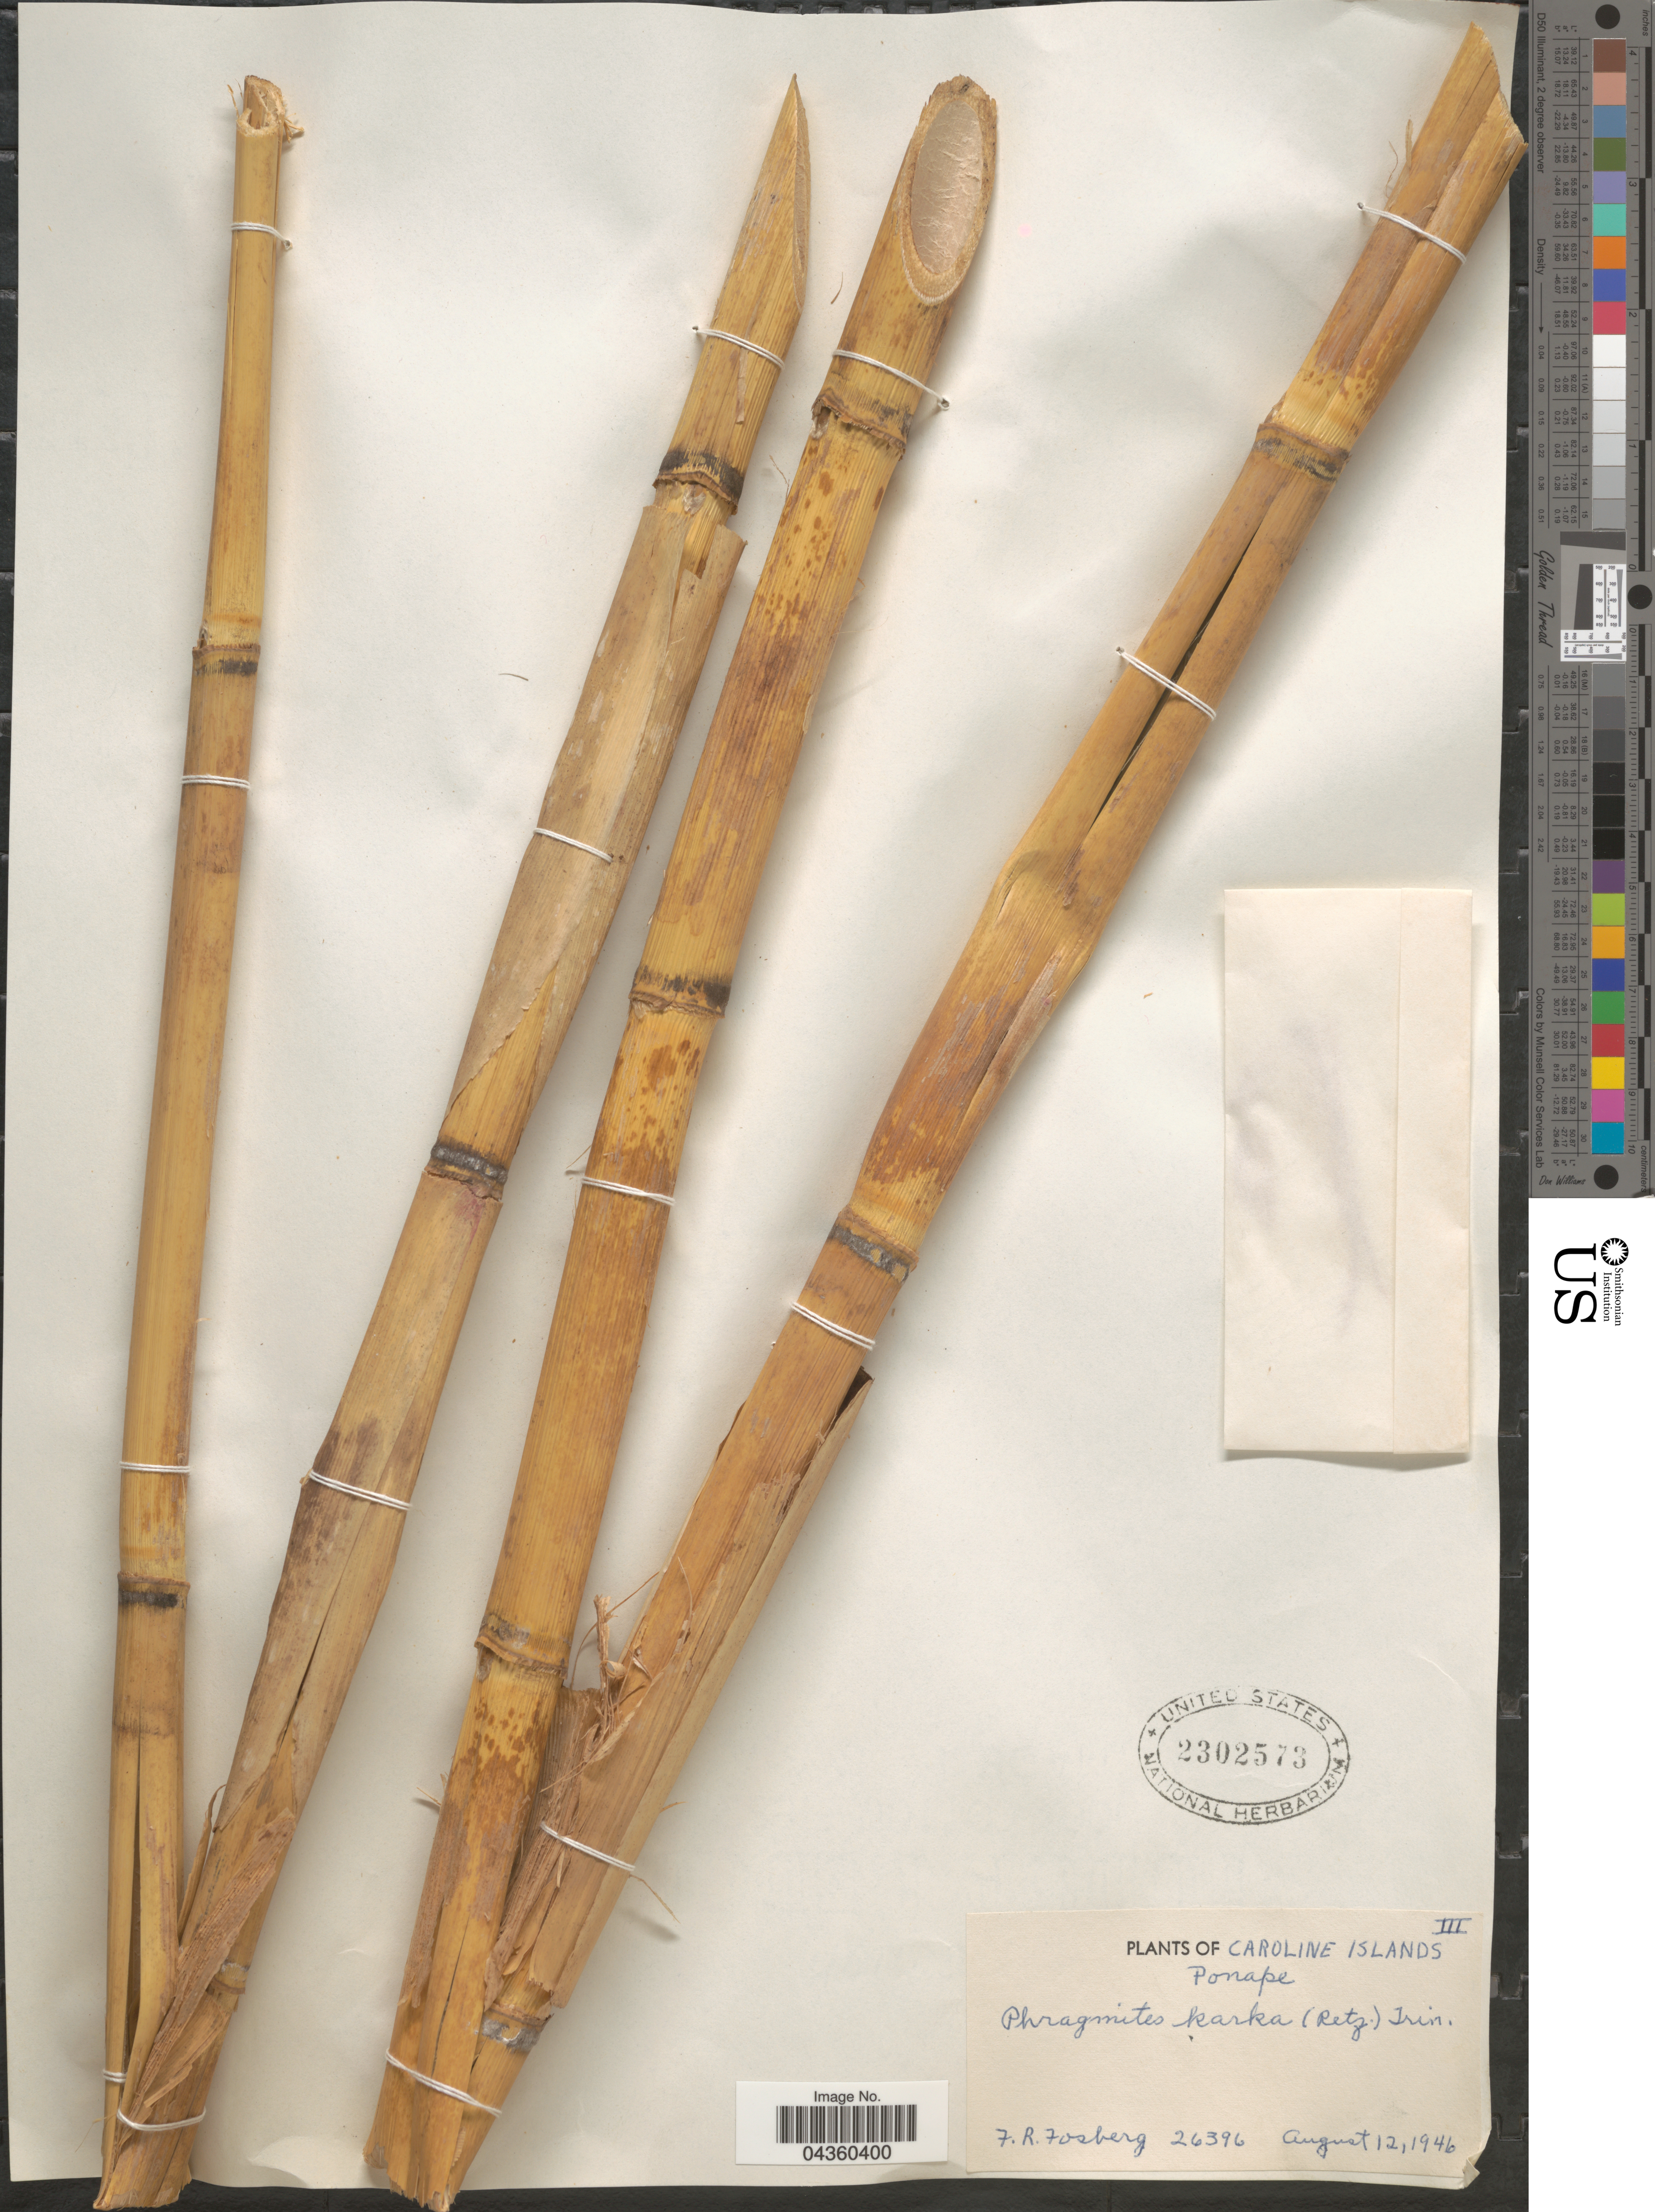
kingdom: Plantae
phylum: Tracheophyta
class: Liliopsida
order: Poales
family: Poaceae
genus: Phragmites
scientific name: Phragmites karka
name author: (Retz.) Trin. ex Steud.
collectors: F. R. Fosberg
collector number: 26396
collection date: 1946-08-12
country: Micronesia, Federated States of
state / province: Pohnpei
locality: Caroline Islands. Ponape.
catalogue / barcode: US 2302573